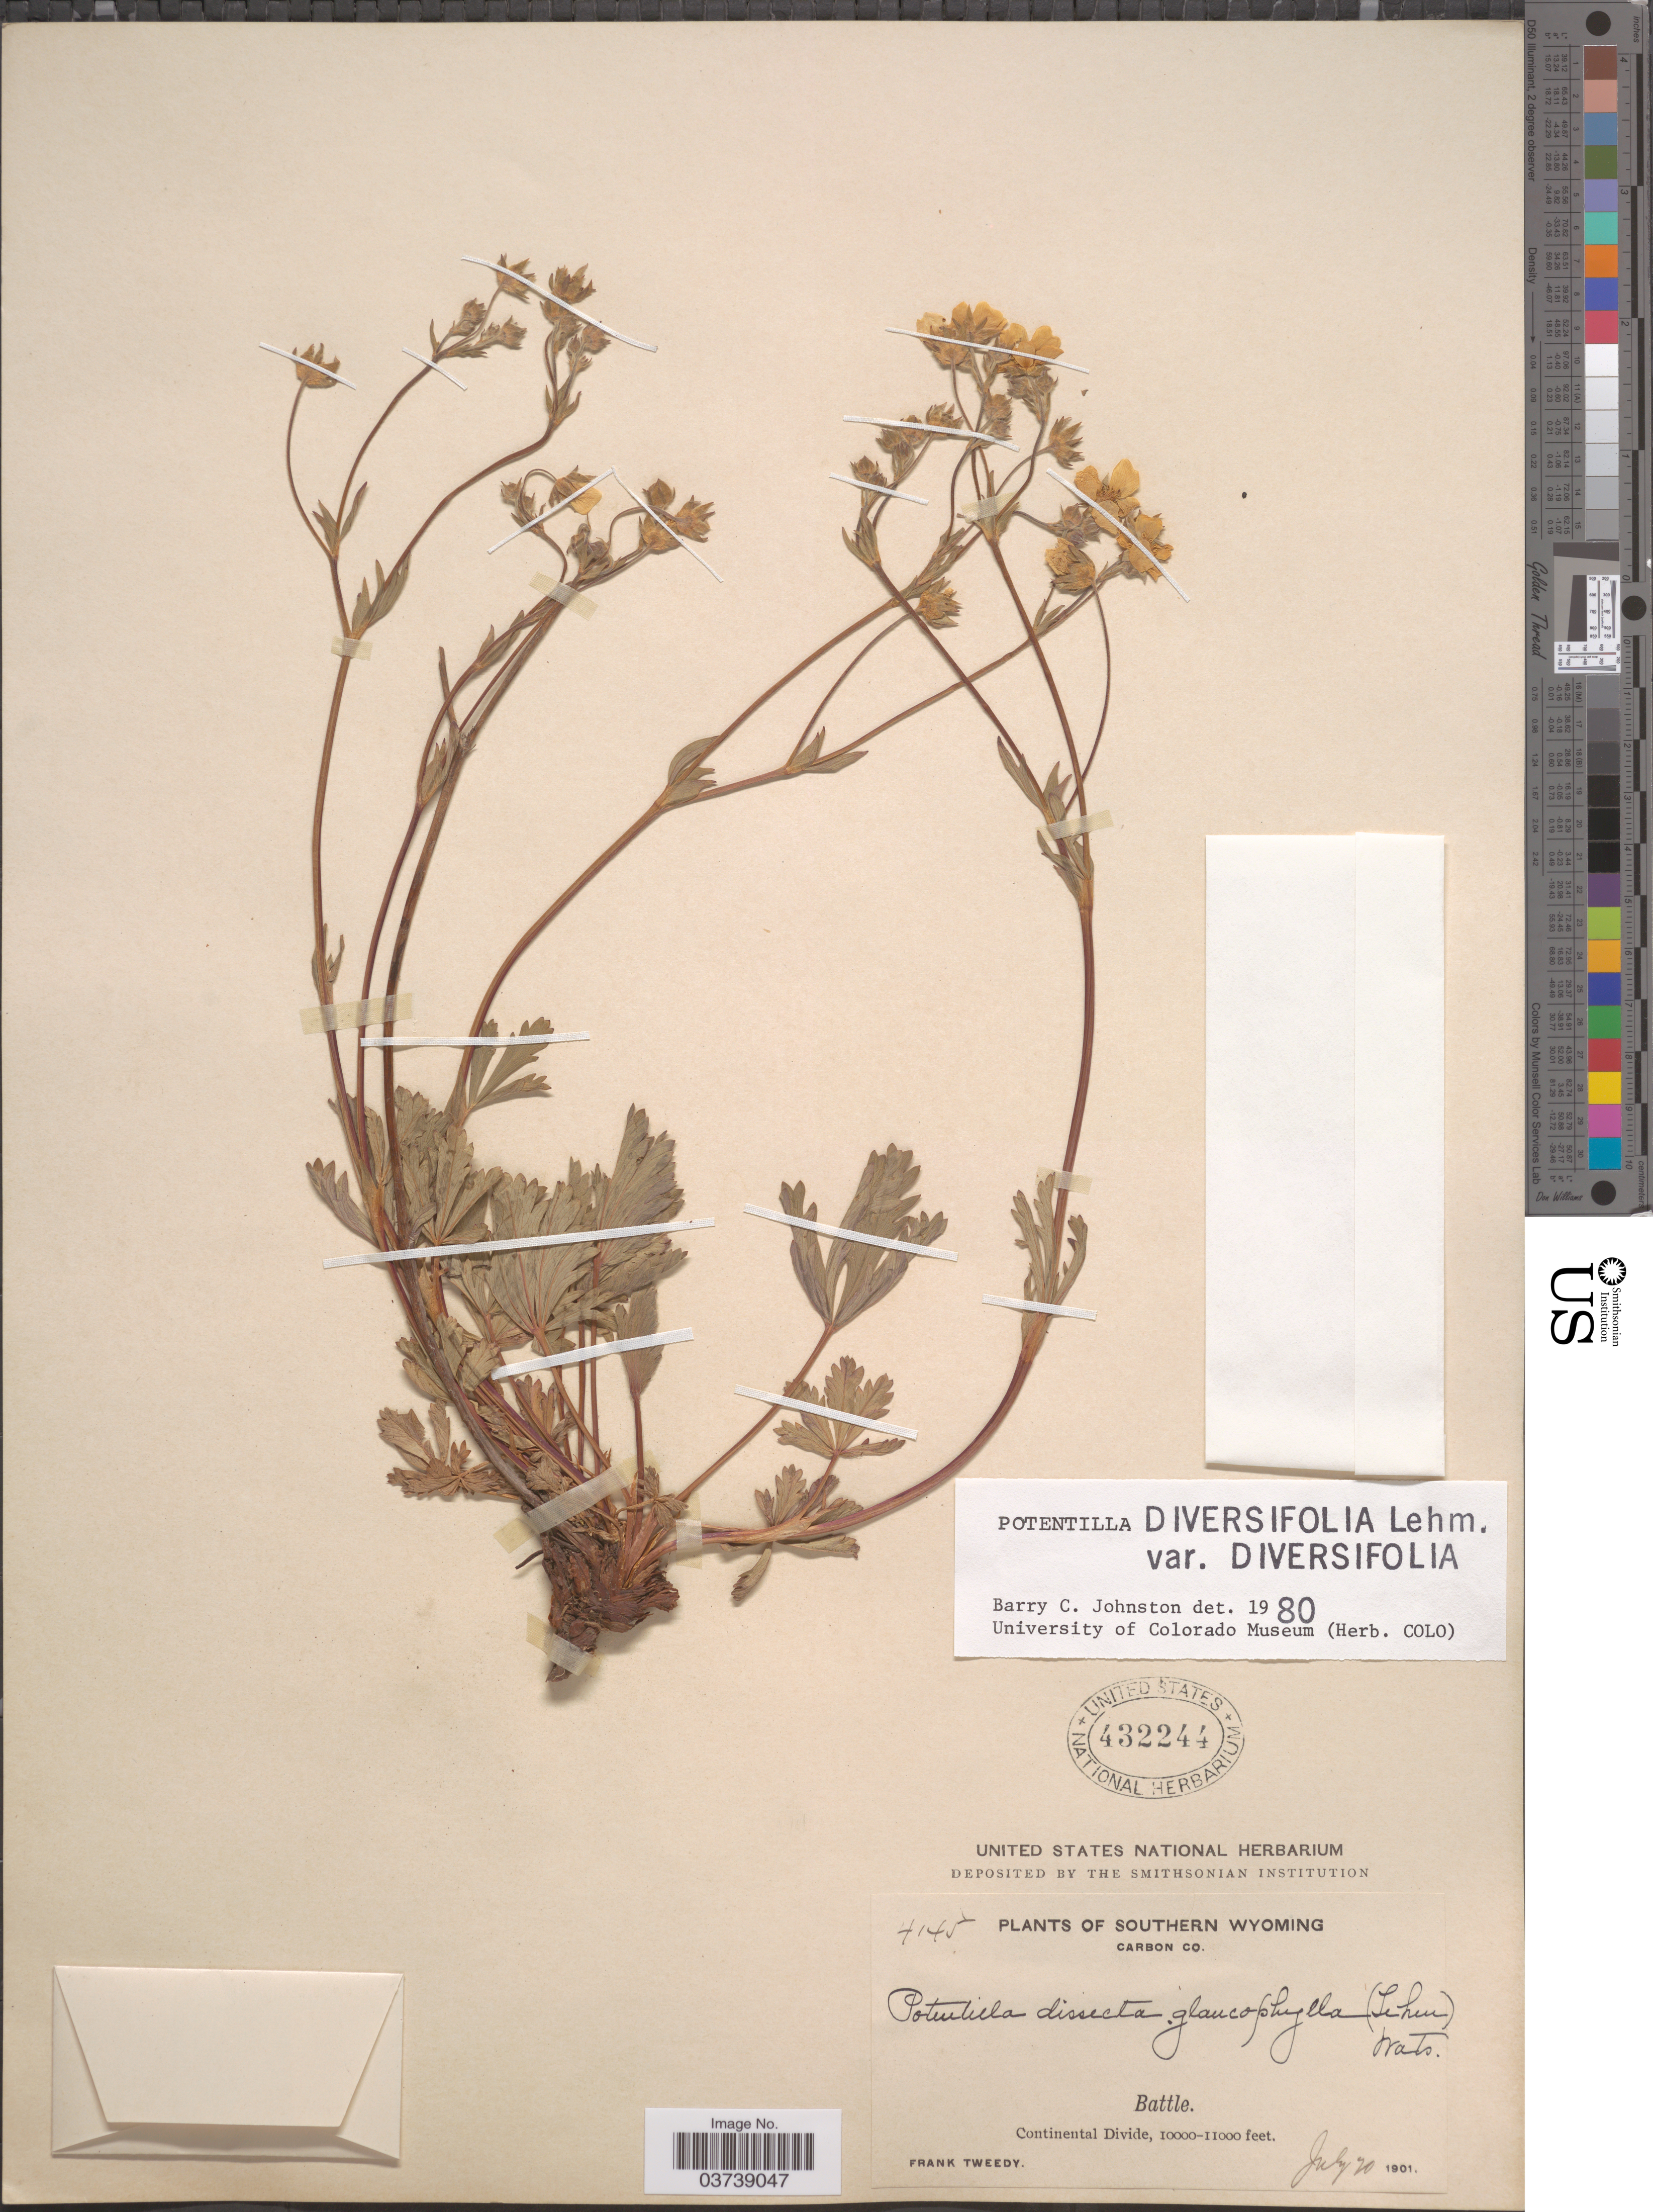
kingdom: Plantae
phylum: Tracheophyta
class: Magnoliopsida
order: Rosales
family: Rosaceae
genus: Potentilla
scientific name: Potentilla diversifolia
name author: Lehm.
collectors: F. Tweedy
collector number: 4145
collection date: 1901-07-20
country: United States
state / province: Wyoming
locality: Southern Wyoming Carbon Co. Battle. Continental Divide.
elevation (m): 3048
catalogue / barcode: US 432244